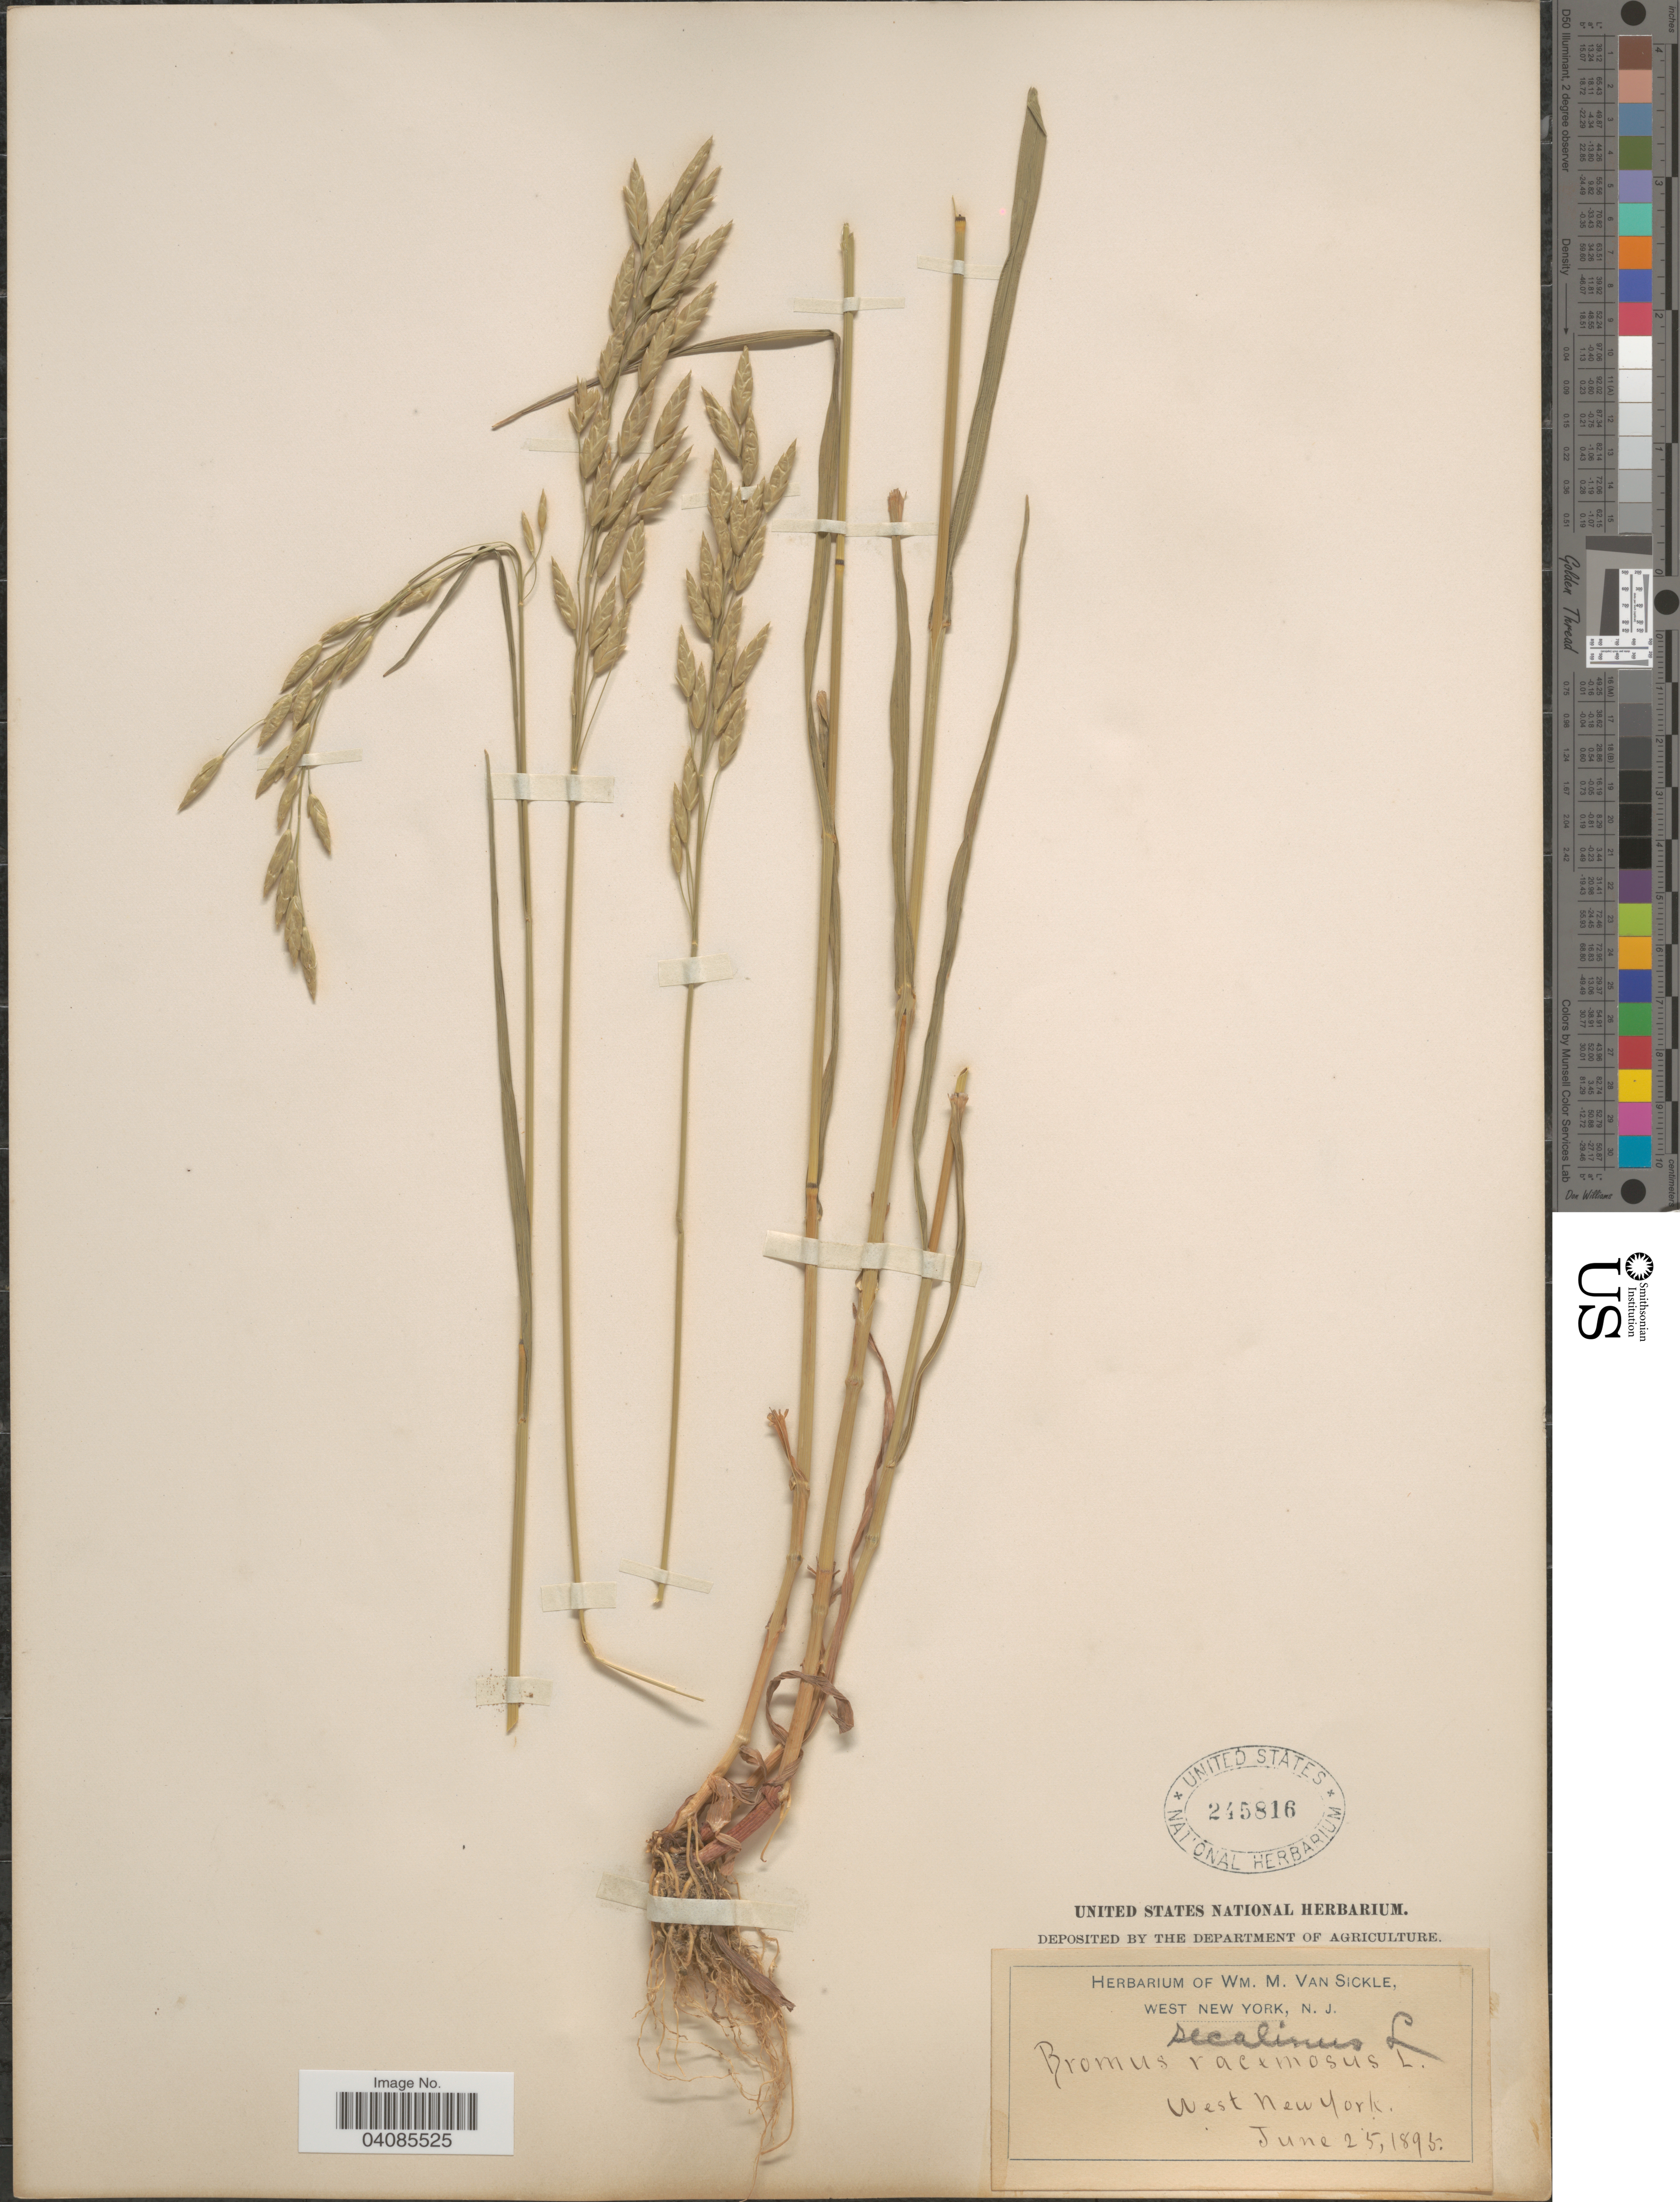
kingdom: Plantae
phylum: Tracheophyta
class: Liliopsida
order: Poales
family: Poaceae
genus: Bromus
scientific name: Bromus secalinus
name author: L.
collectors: ex herb. Wm. M. Van Sickle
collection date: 1895-06-25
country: United States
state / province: New York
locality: West New York.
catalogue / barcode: US 245816